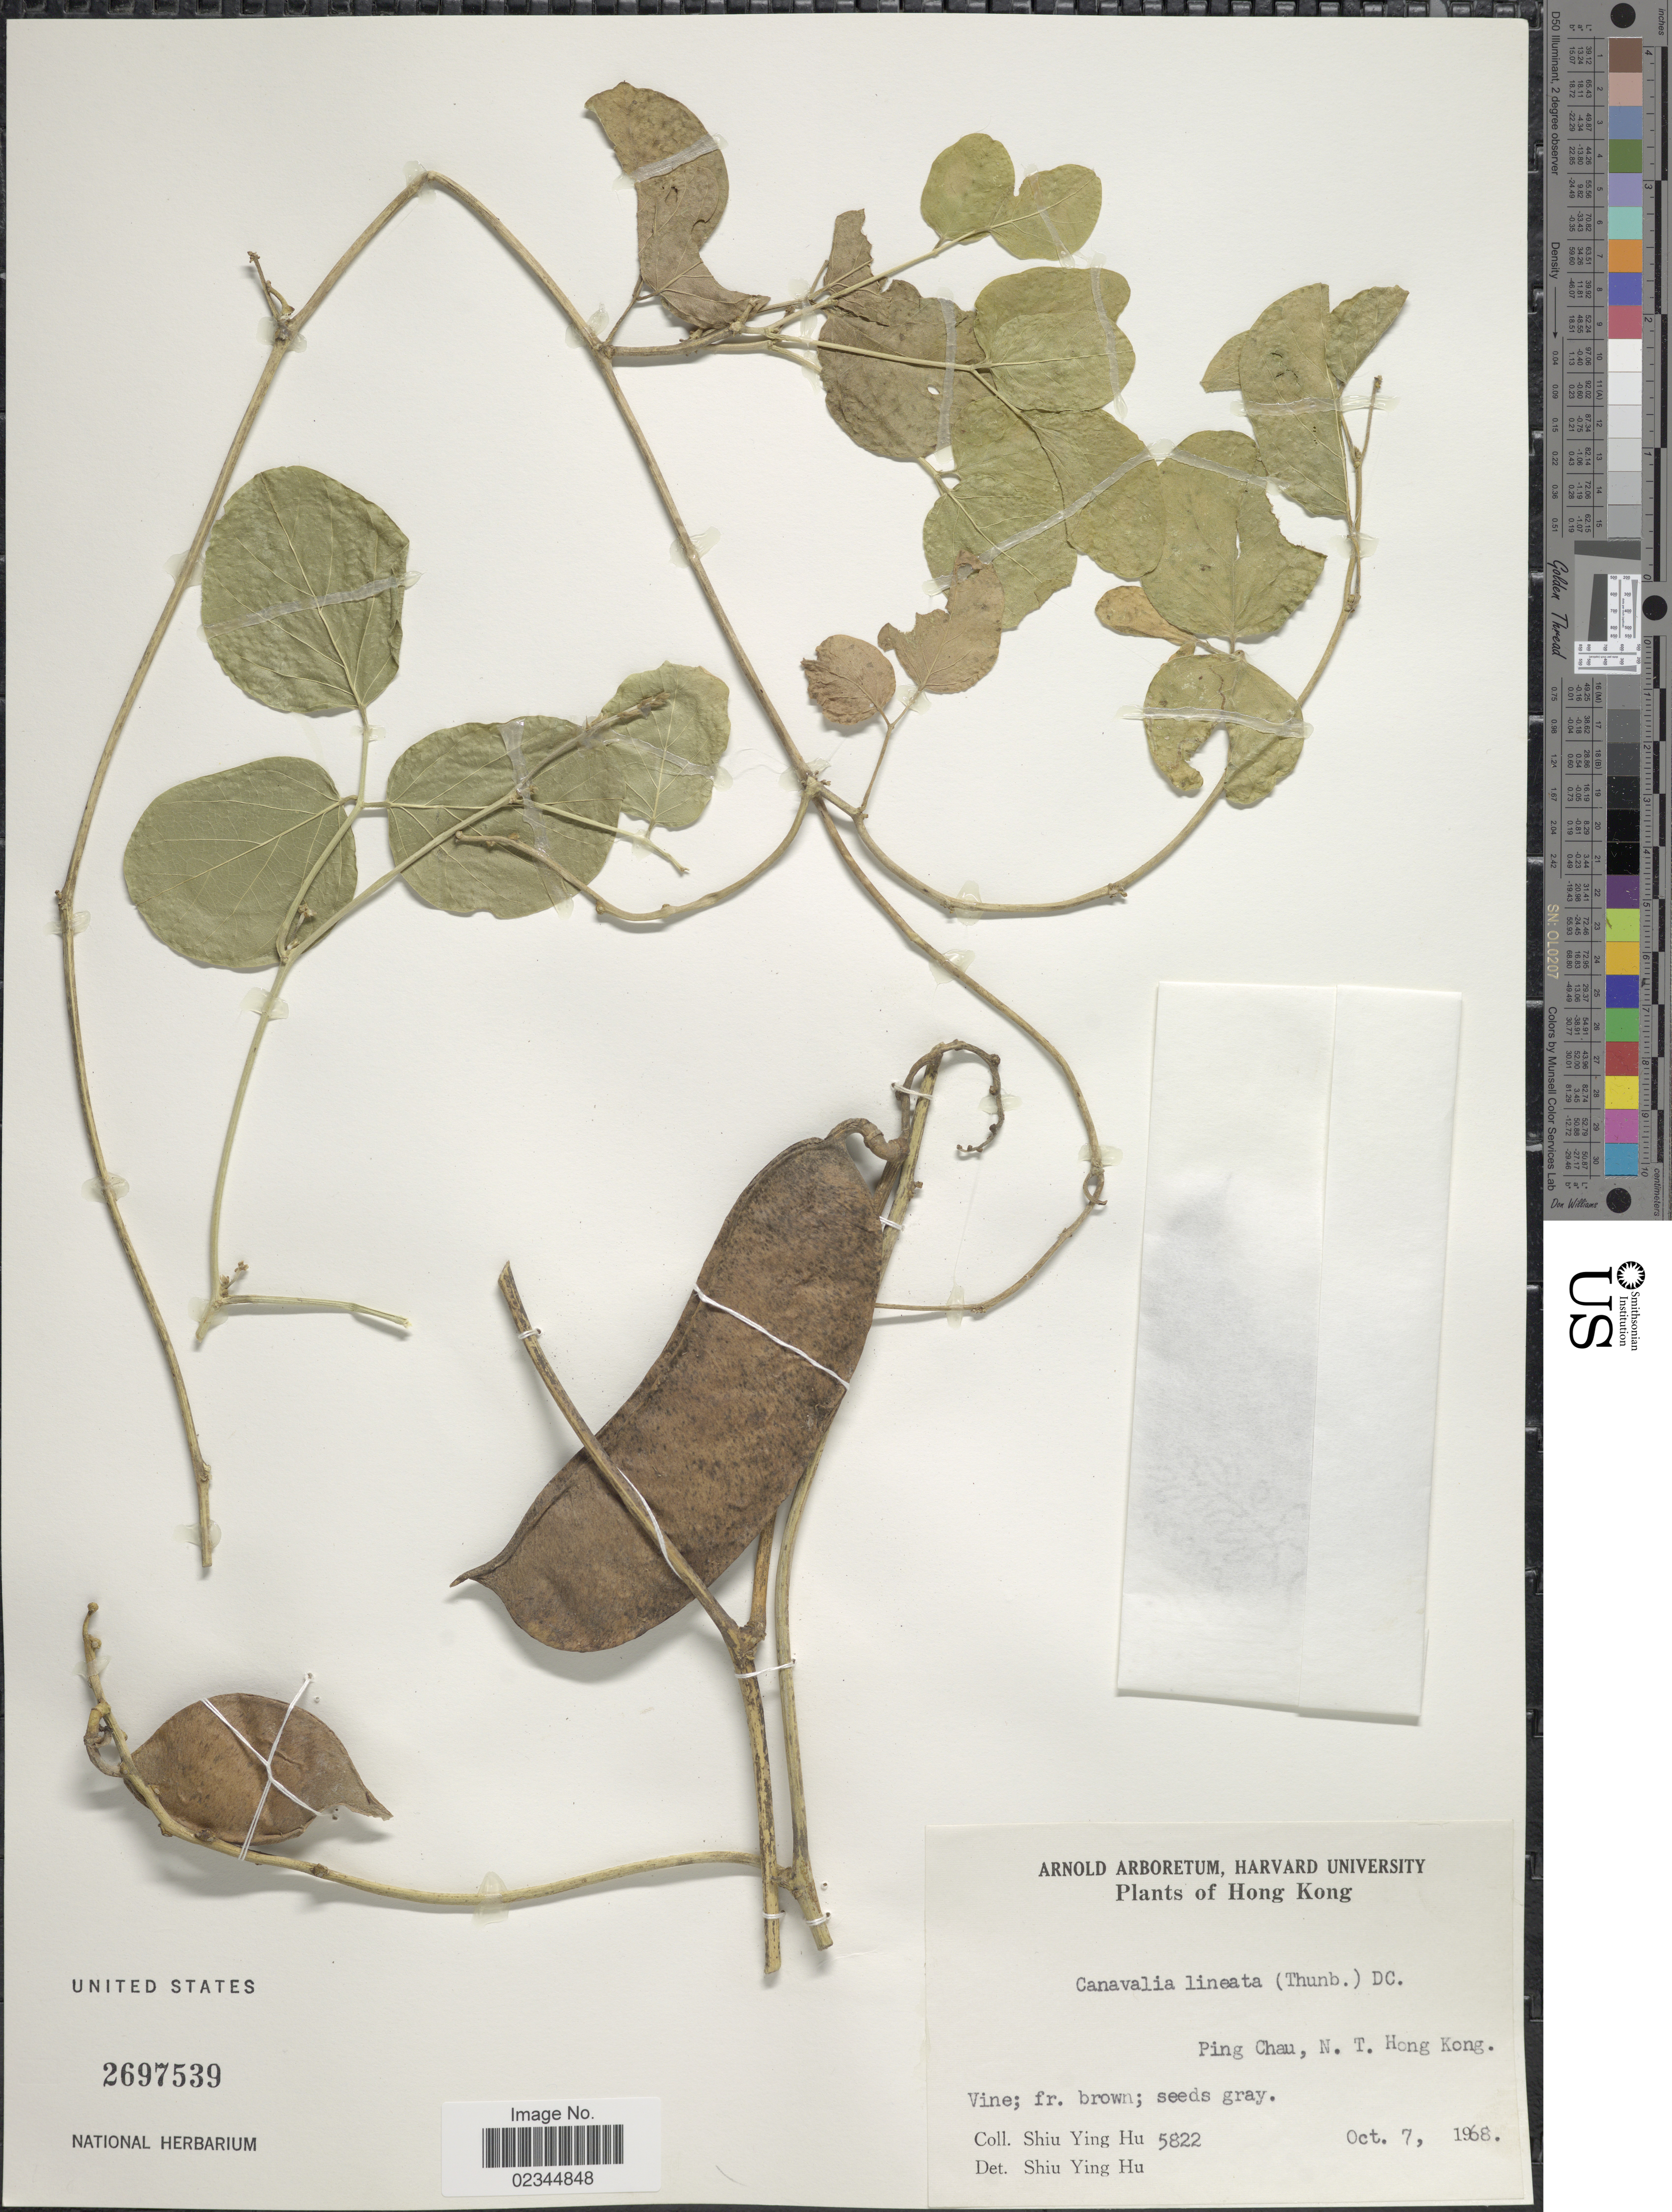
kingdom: Plantae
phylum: Tracheophyta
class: Magnoliopsida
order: Fabales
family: Fabaceae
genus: Canavalia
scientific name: Canavalia lineata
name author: (Thunb.) DC.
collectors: S. Y. Hu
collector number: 5822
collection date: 1968-10-07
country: China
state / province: Hong Kong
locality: Ping Chau, N.T. Hong Kong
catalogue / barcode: US 2697539